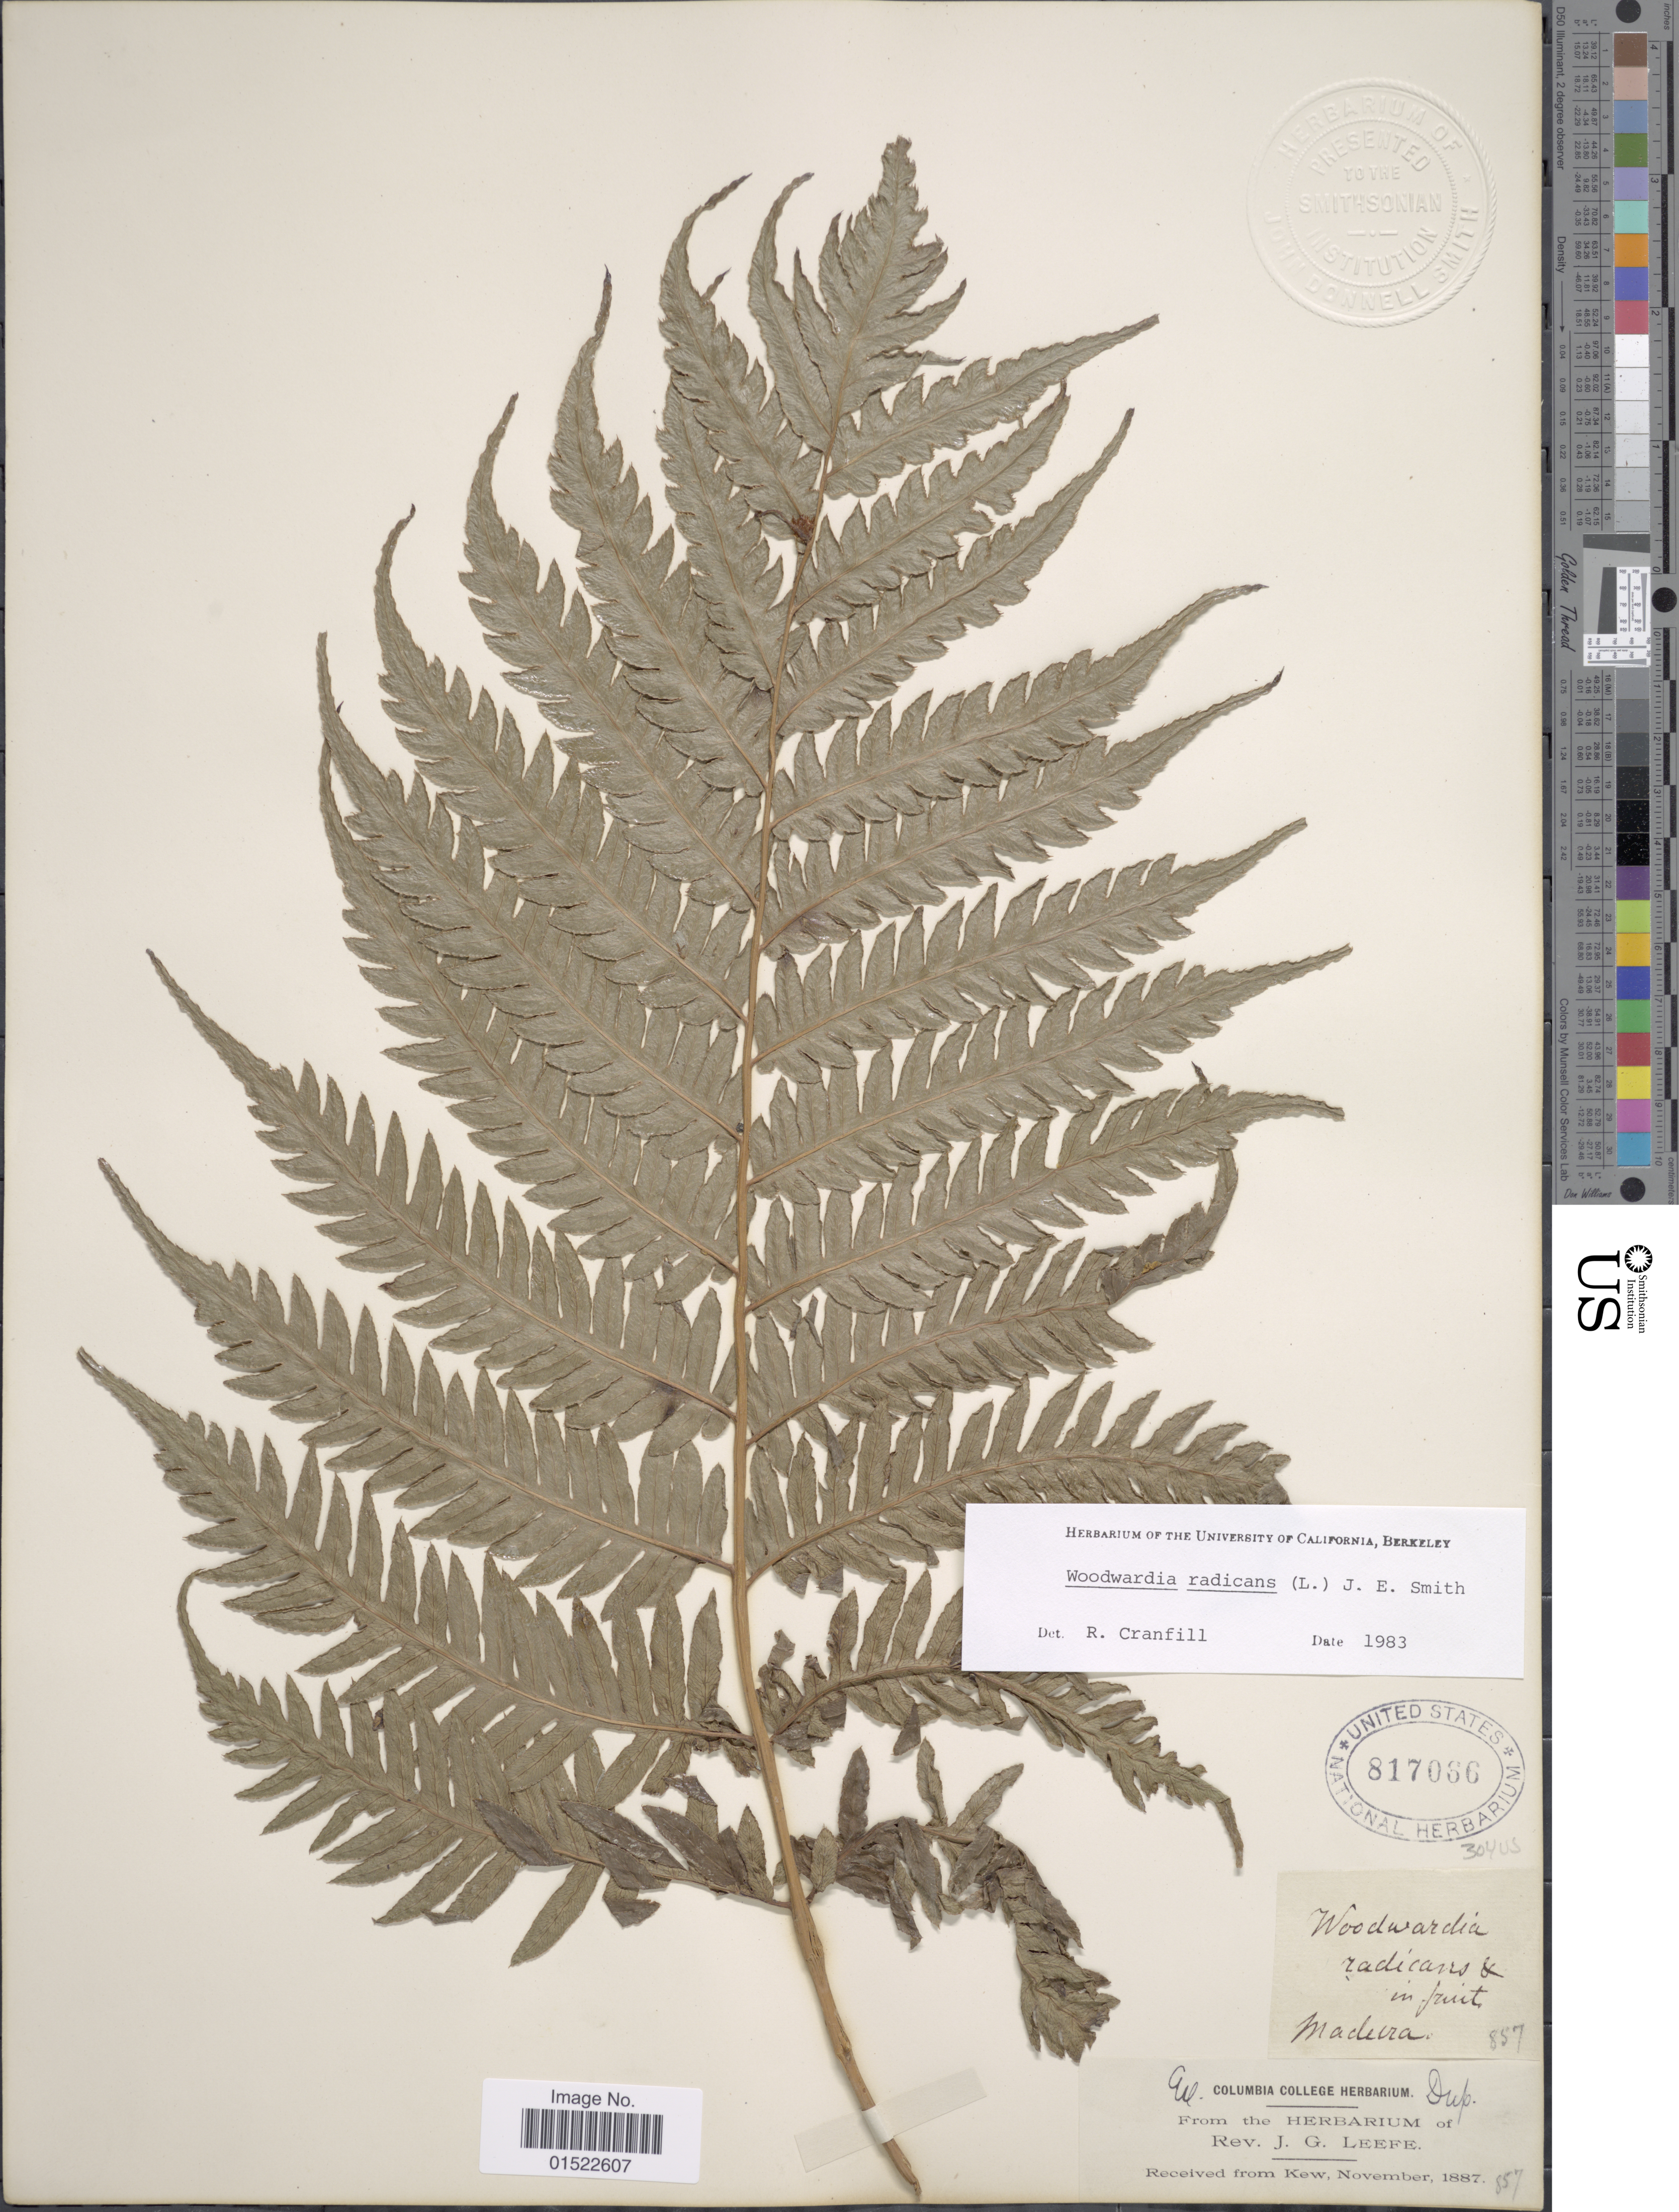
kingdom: Plantae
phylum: Tracheophyta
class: Polypodiopsida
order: Polypodiales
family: Blechnaceae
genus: Woodwardia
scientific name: Woodwardia radicans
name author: (L.) Sm.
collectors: J. Leefe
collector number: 857?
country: Portugal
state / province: Madeira (Aut. Reg.)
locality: Madera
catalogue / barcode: US 817066